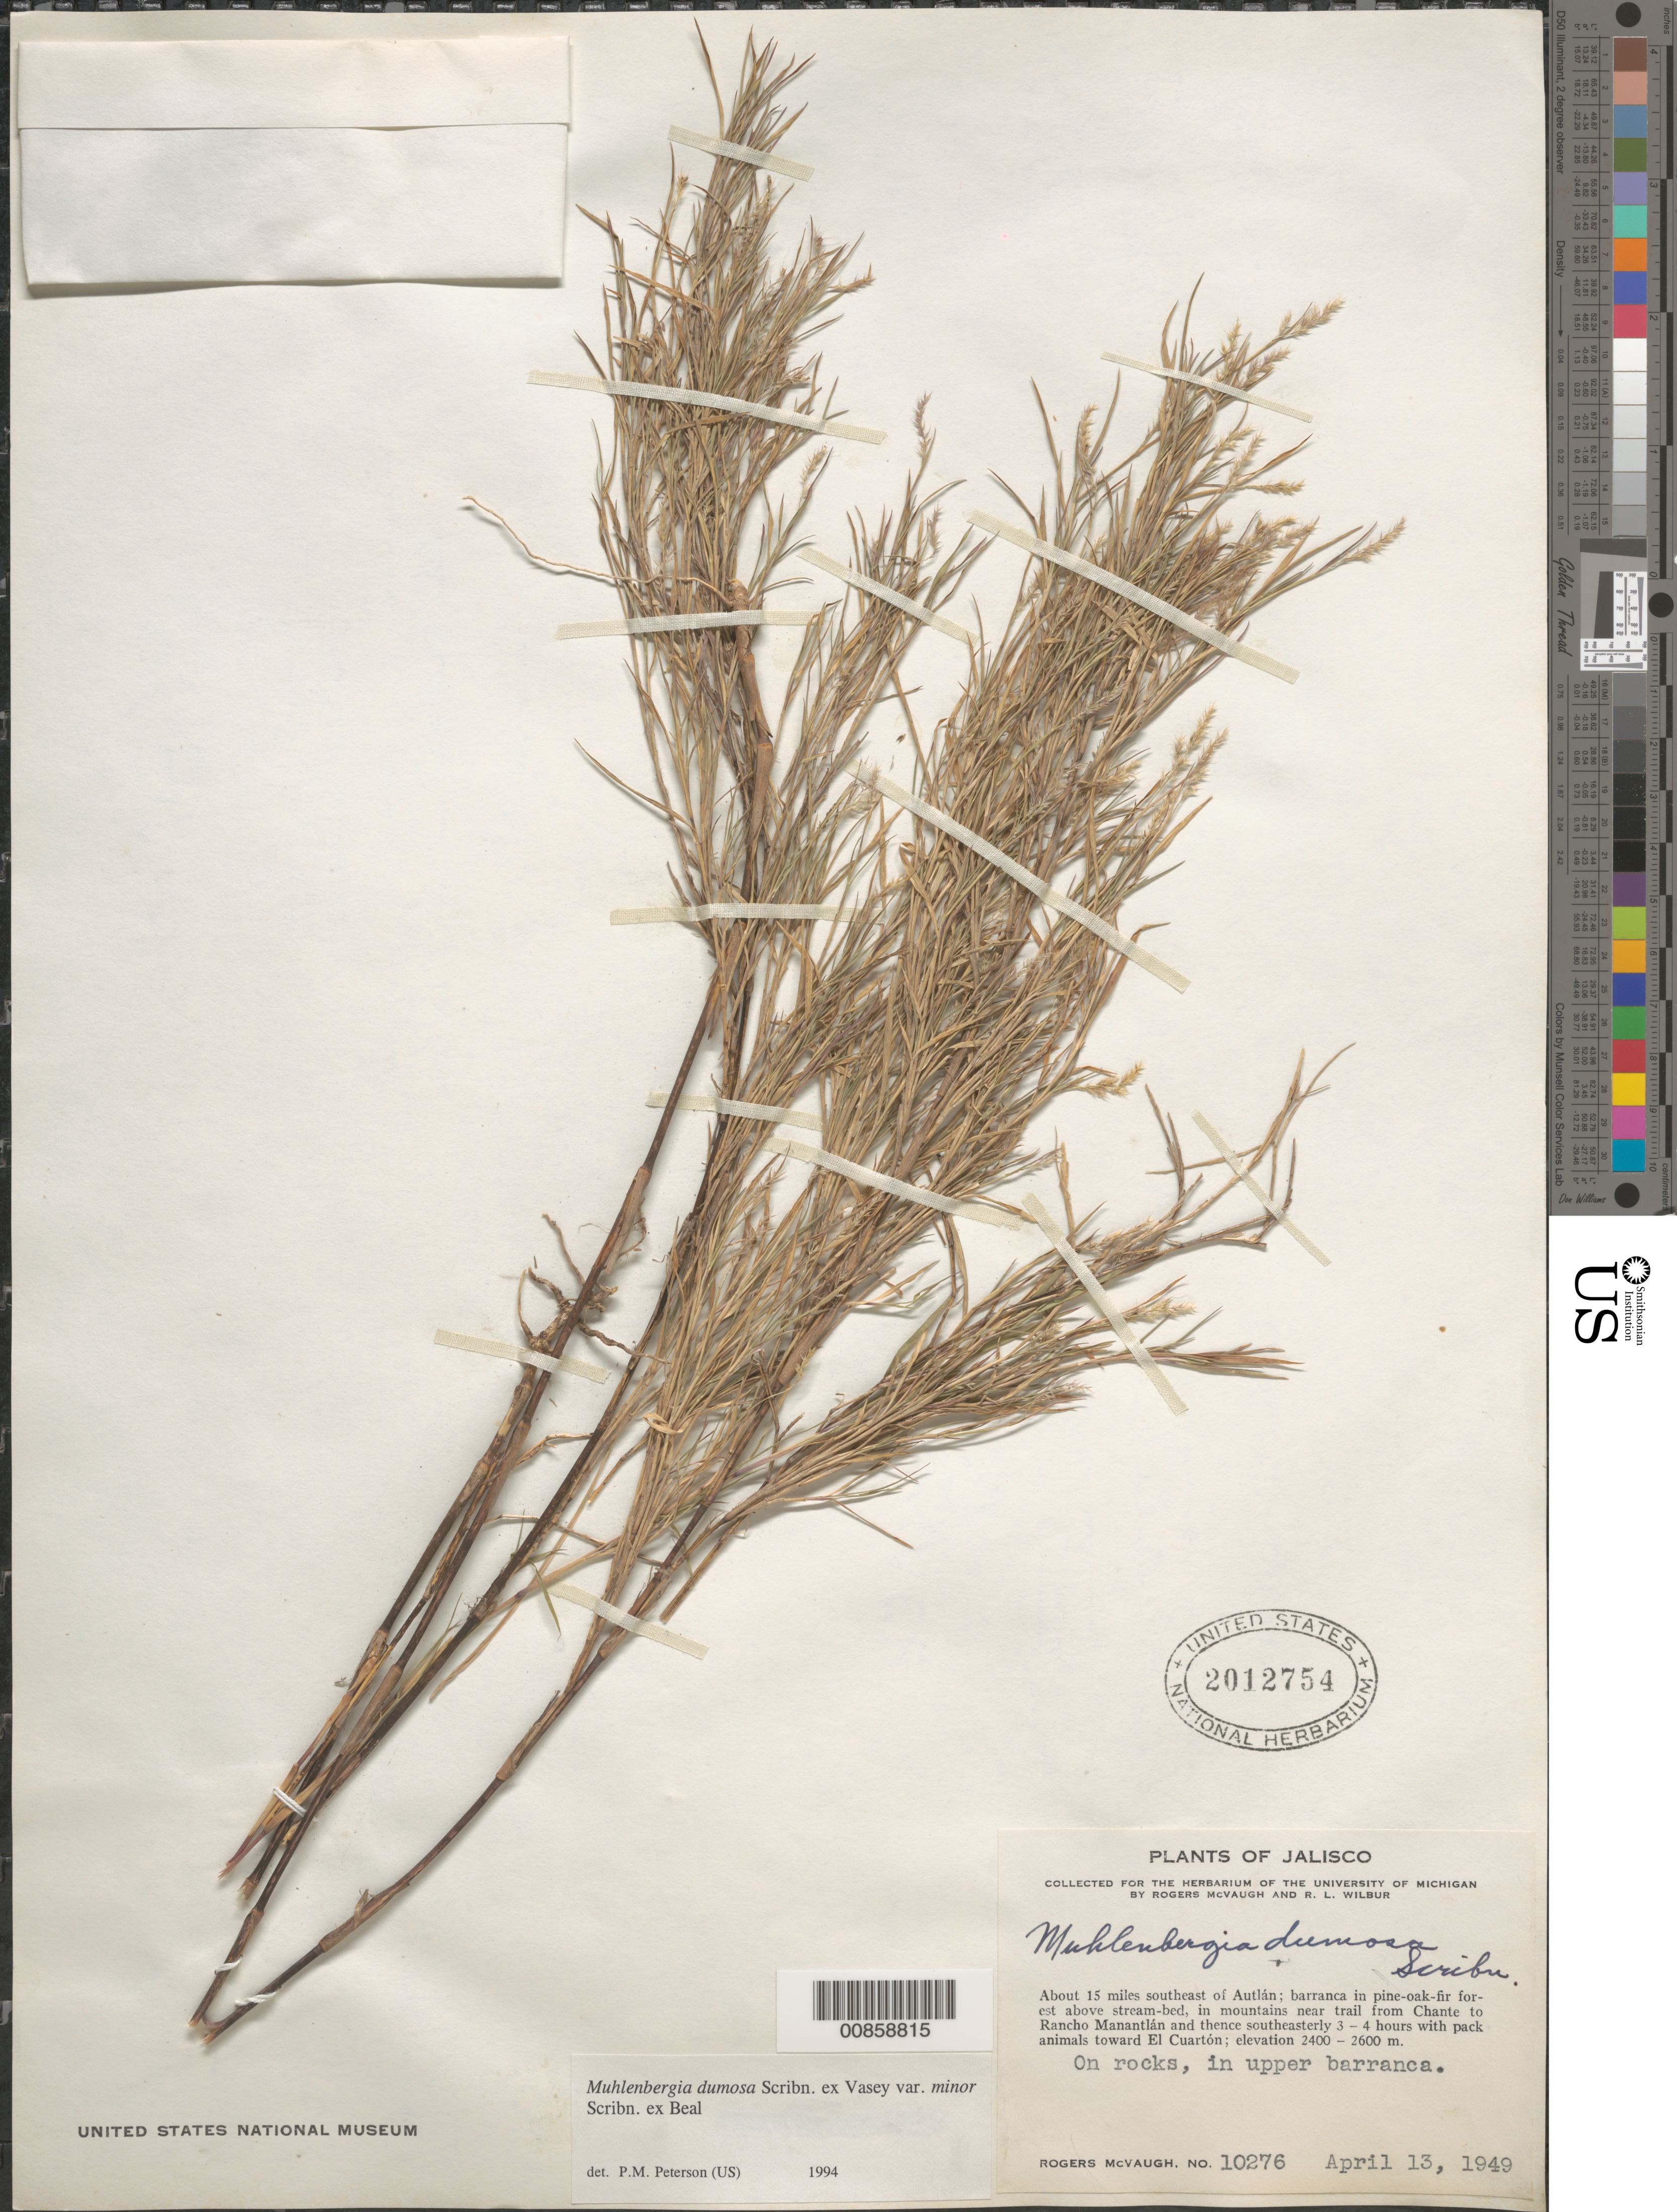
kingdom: Plantae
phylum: Tracheophyta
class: Liliopsida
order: Poales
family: Poaceae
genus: Muhlenbergia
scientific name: Muhlenbergia dumosa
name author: Scribn. ex Vasey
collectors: R. McVaugh & R. L. Wilbur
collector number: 10276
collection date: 1949-04-13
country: Mexico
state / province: Jalisco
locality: About 15 miles southeast of Autlán; barranca in pine-oak-fir forest above stream-bed, in mountains near trail from Chante to Rancho Manantlán and thence southeasterly 3 - 4 hours with pack animals toward El Cuartón.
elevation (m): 2400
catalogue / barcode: US 2012754